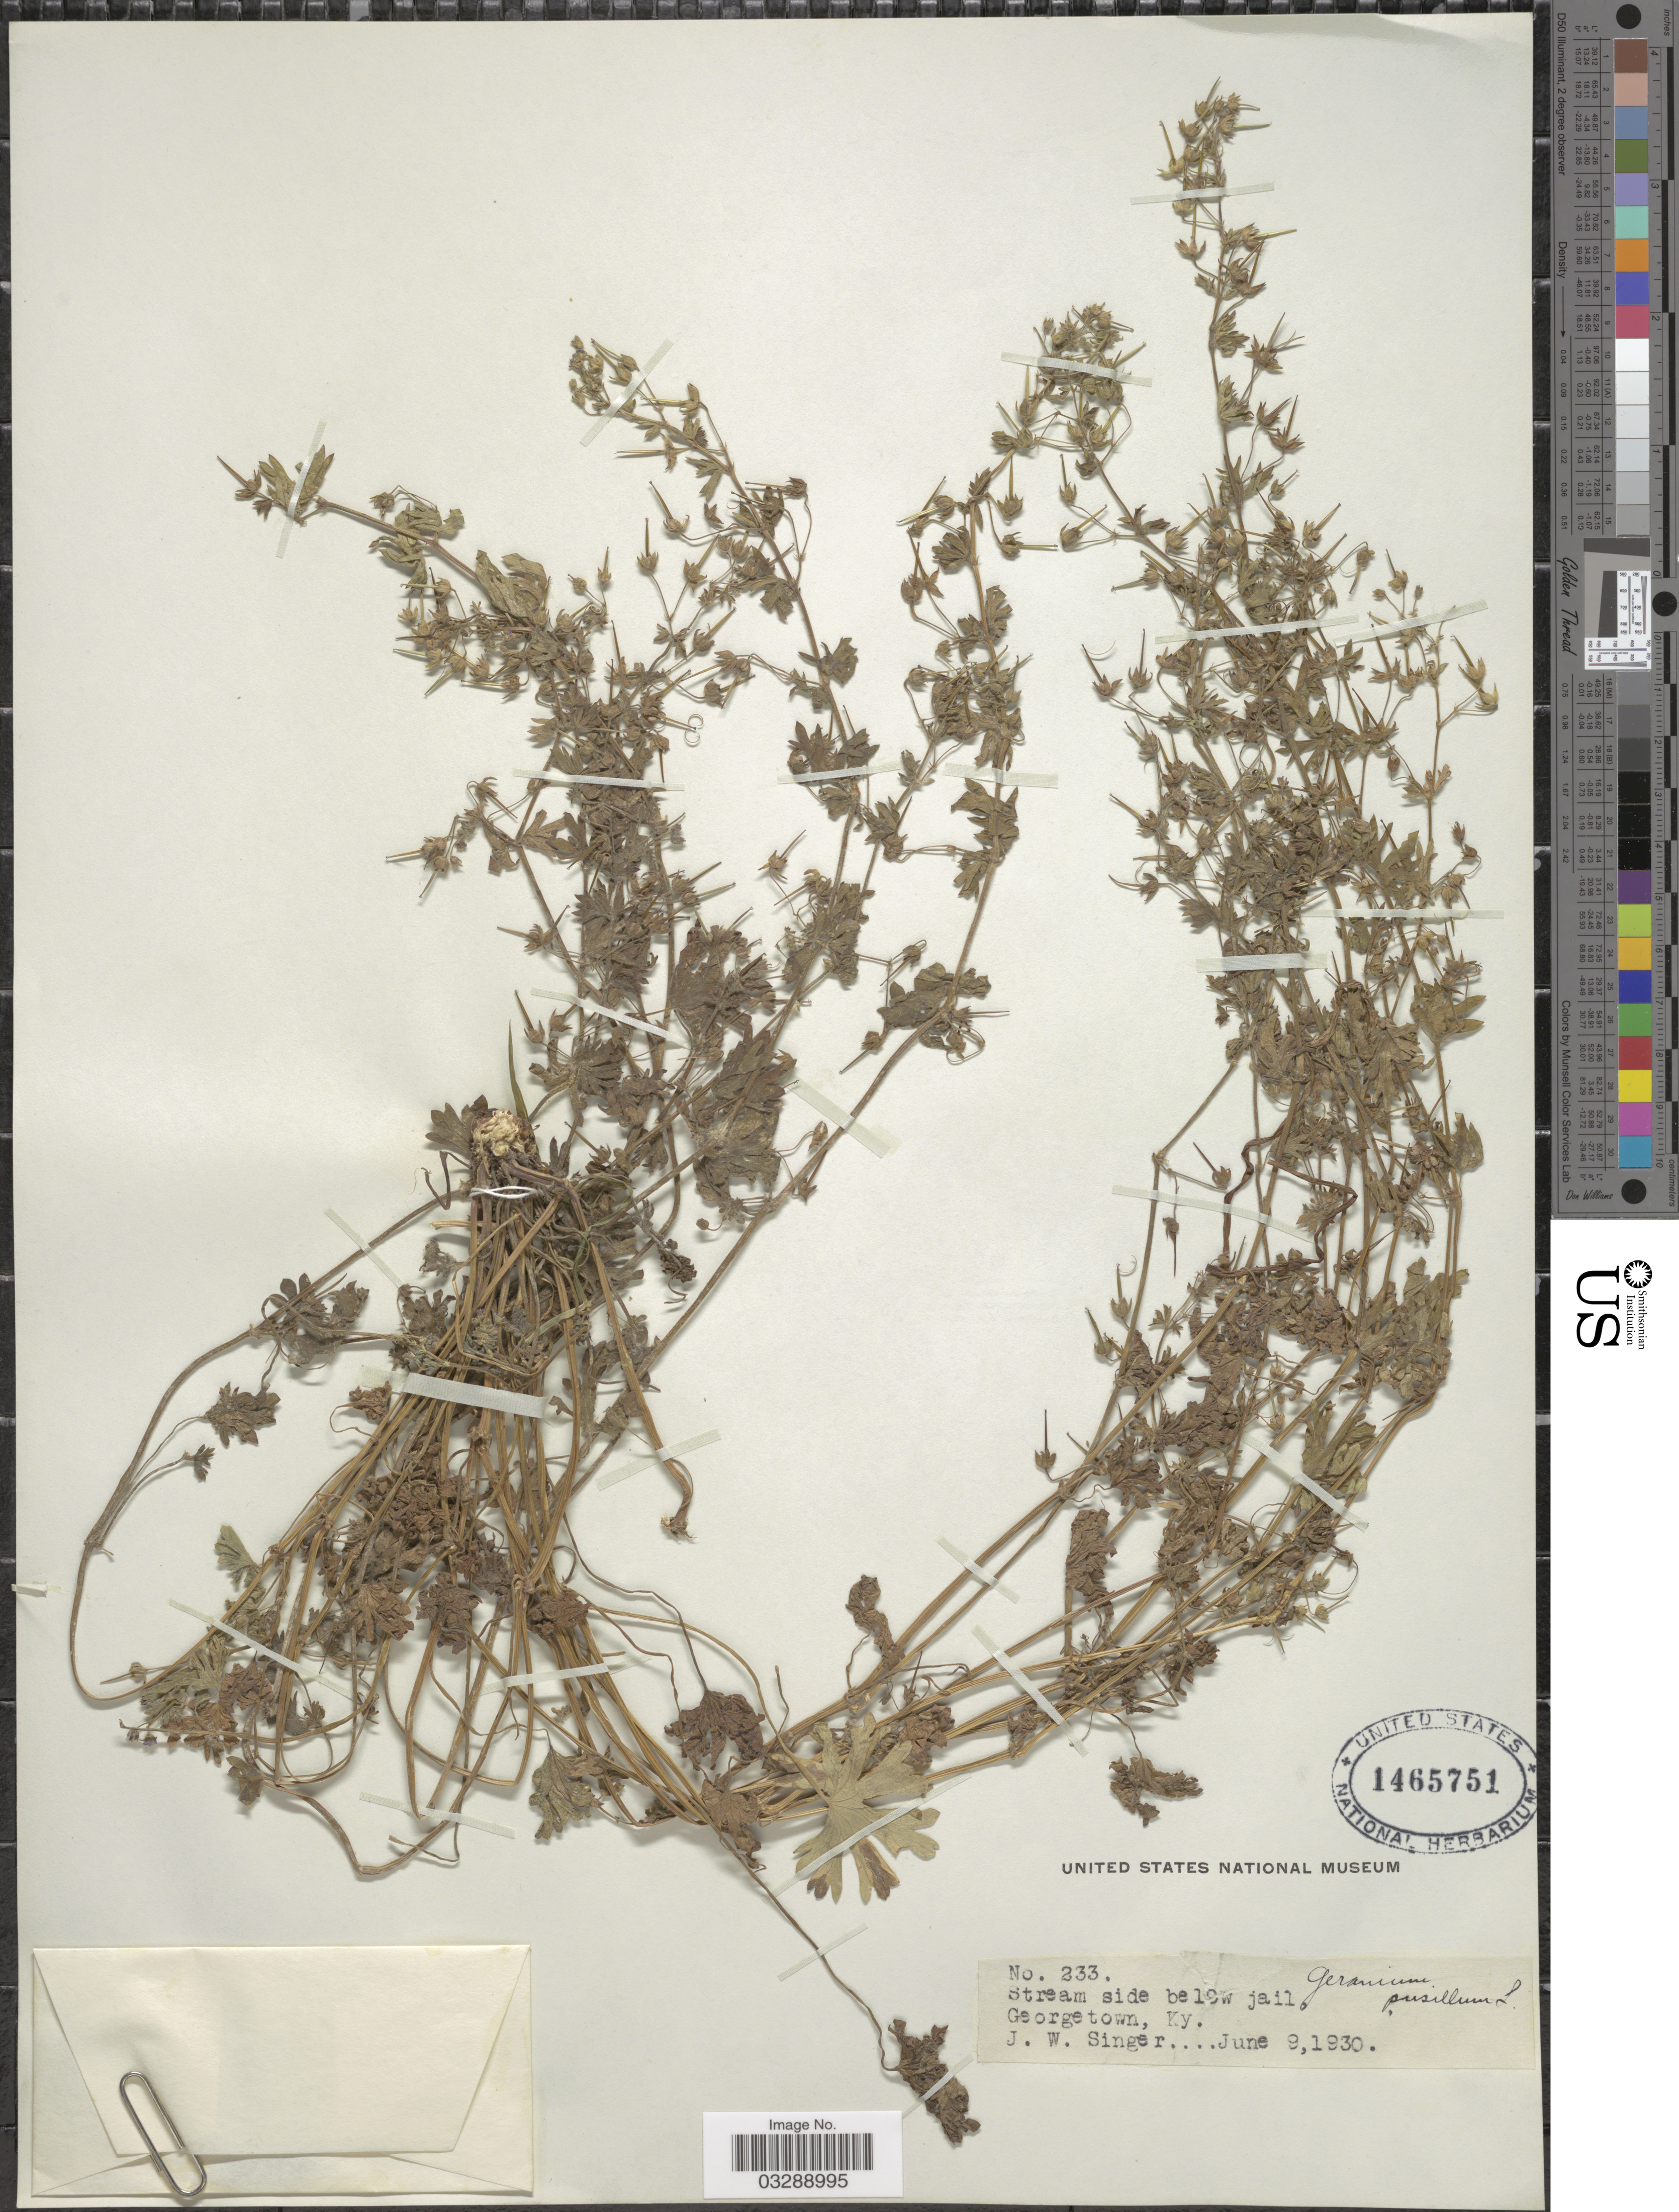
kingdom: Plantae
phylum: Tracheophyta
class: Magnoliopsida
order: Geraniales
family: Geraniaceae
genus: Geranium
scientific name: Geranium pusillum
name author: L.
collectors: J. EW. Singer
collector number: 233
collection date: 1930-06-09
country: United States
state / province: Kentucky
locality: Stream side below jail. Georgetown.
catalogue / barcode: US 1465751